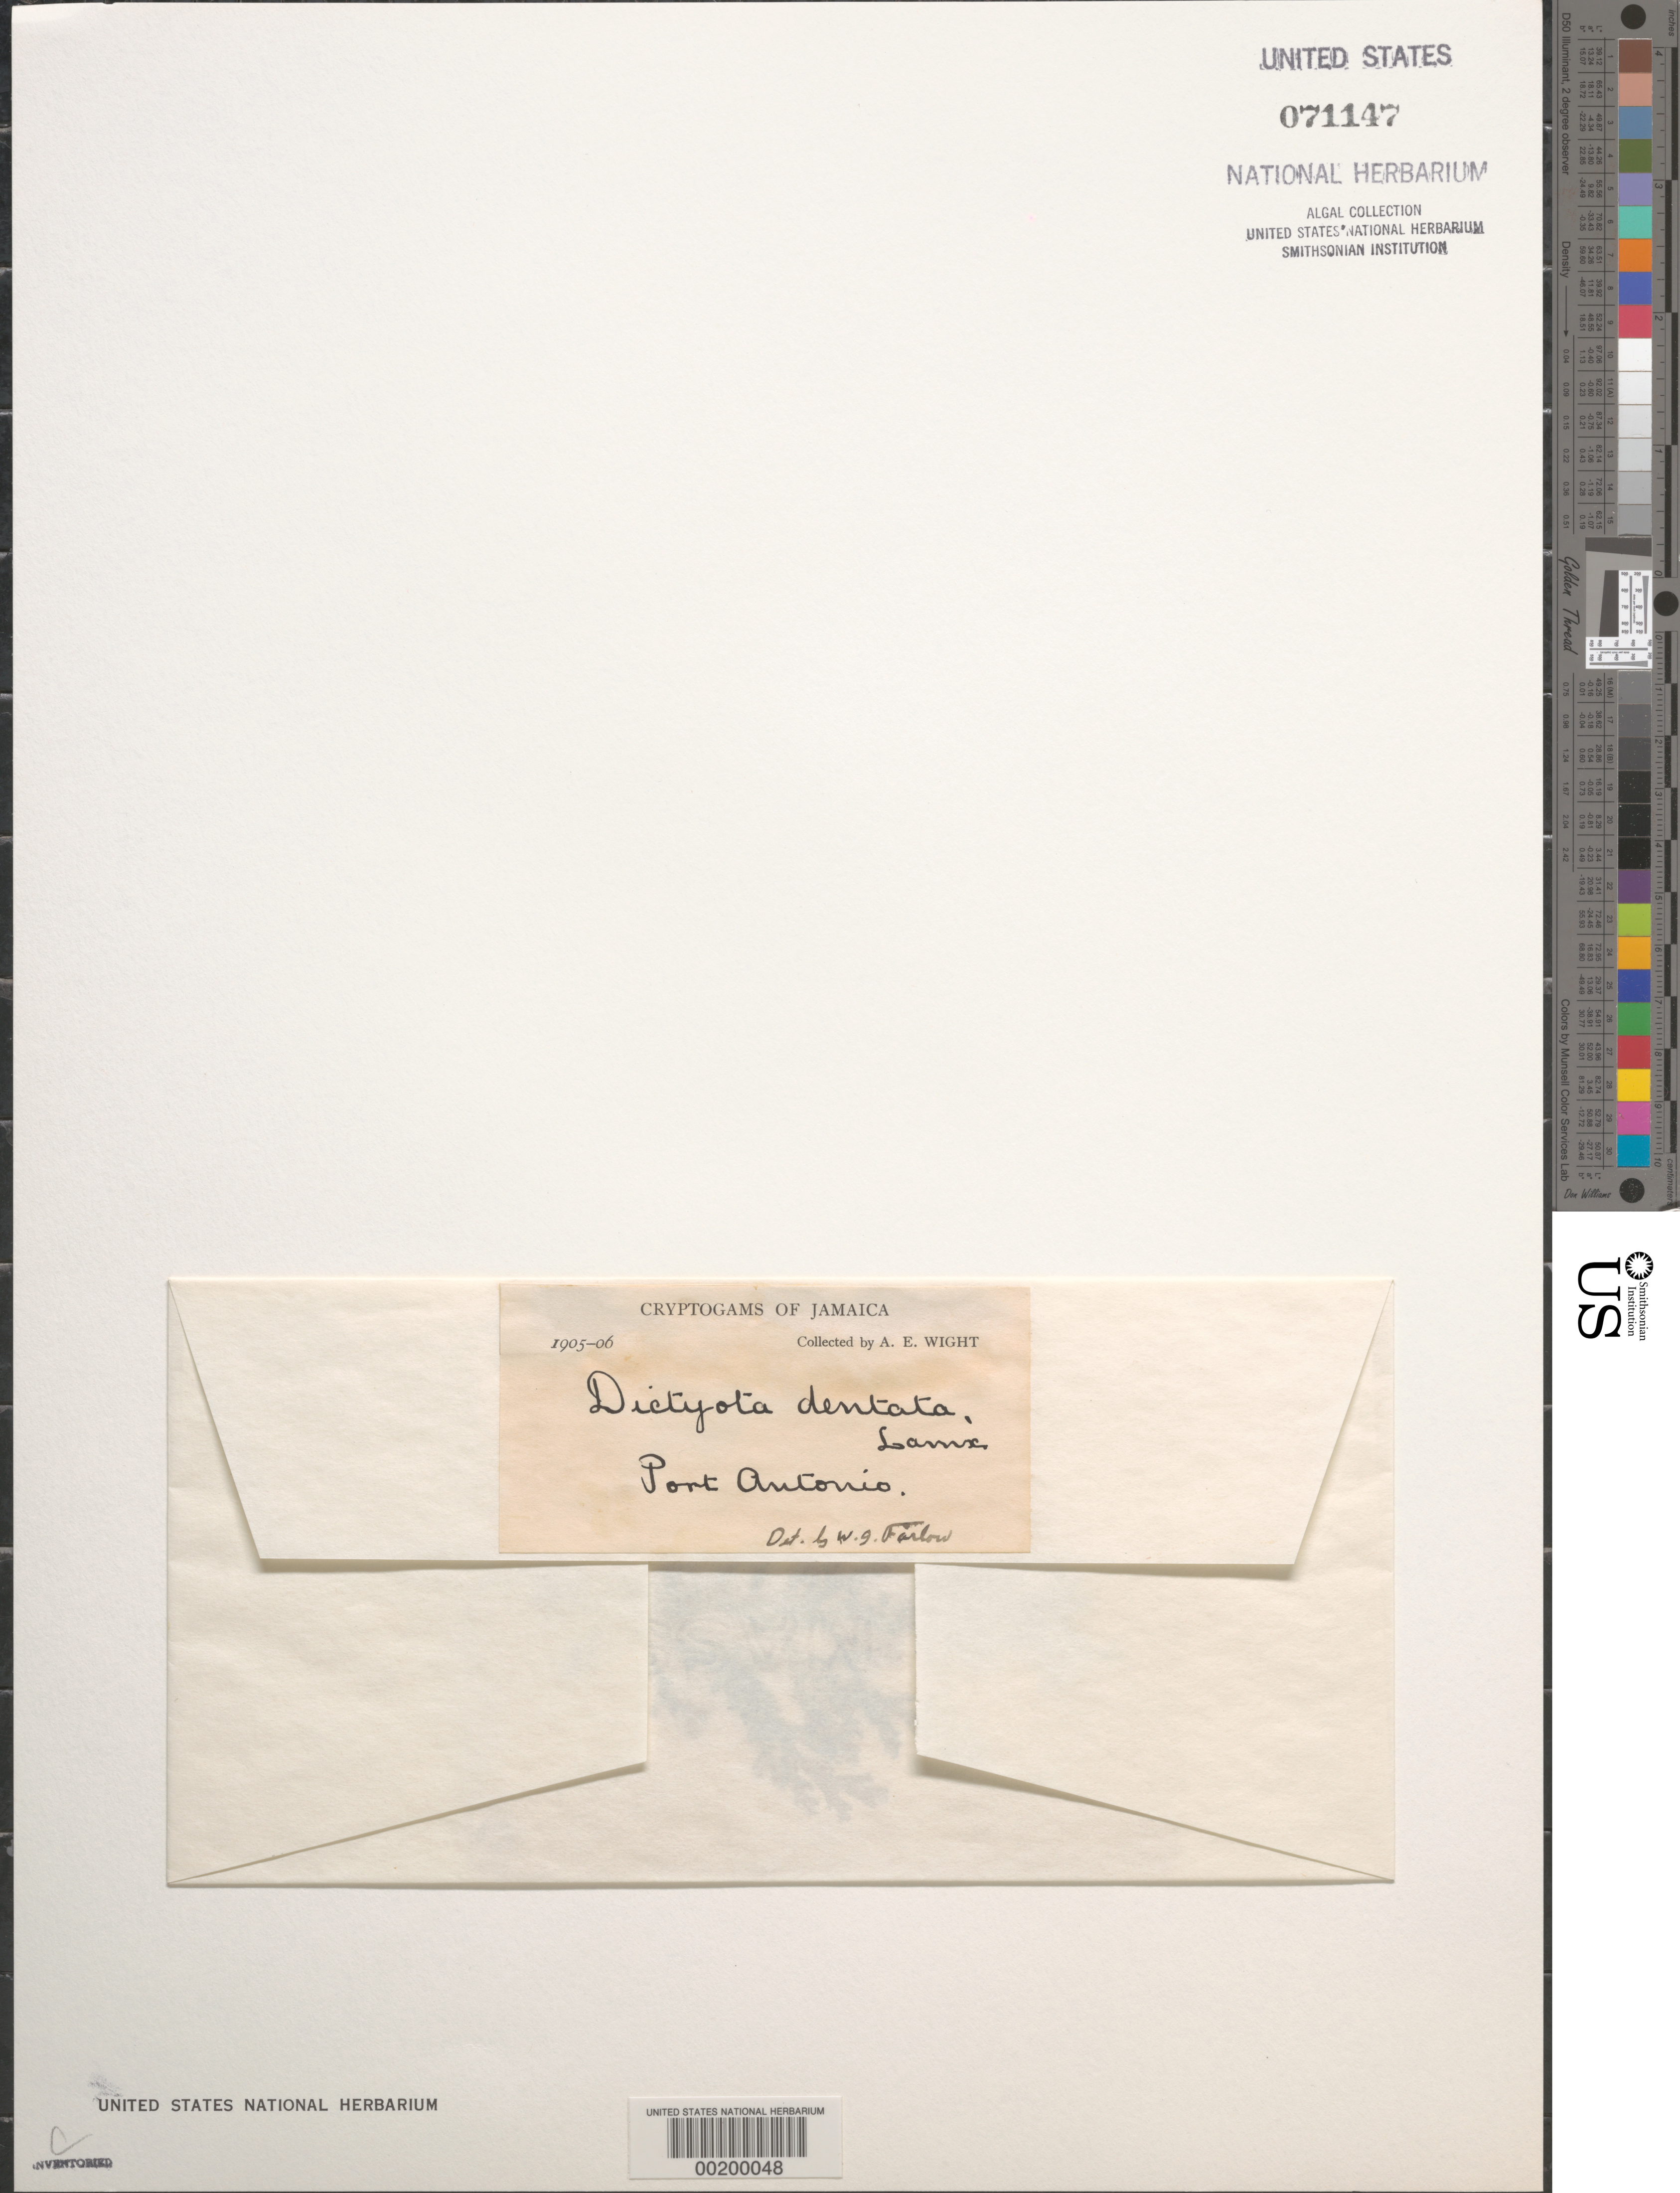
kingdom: Chromista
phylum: Ochrophyta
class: Phaeophyceae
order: Dictyotales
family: Dictyotaceae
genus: Dictyota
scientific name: Dictyota mertensii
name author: (C. Mart.) Kütz.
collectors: A. E. Wight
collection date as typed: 1905 or -- --- 1906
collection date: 1905 or 1906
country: Jamaica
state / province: Portland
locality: Port Antonio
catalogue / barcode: US 71147